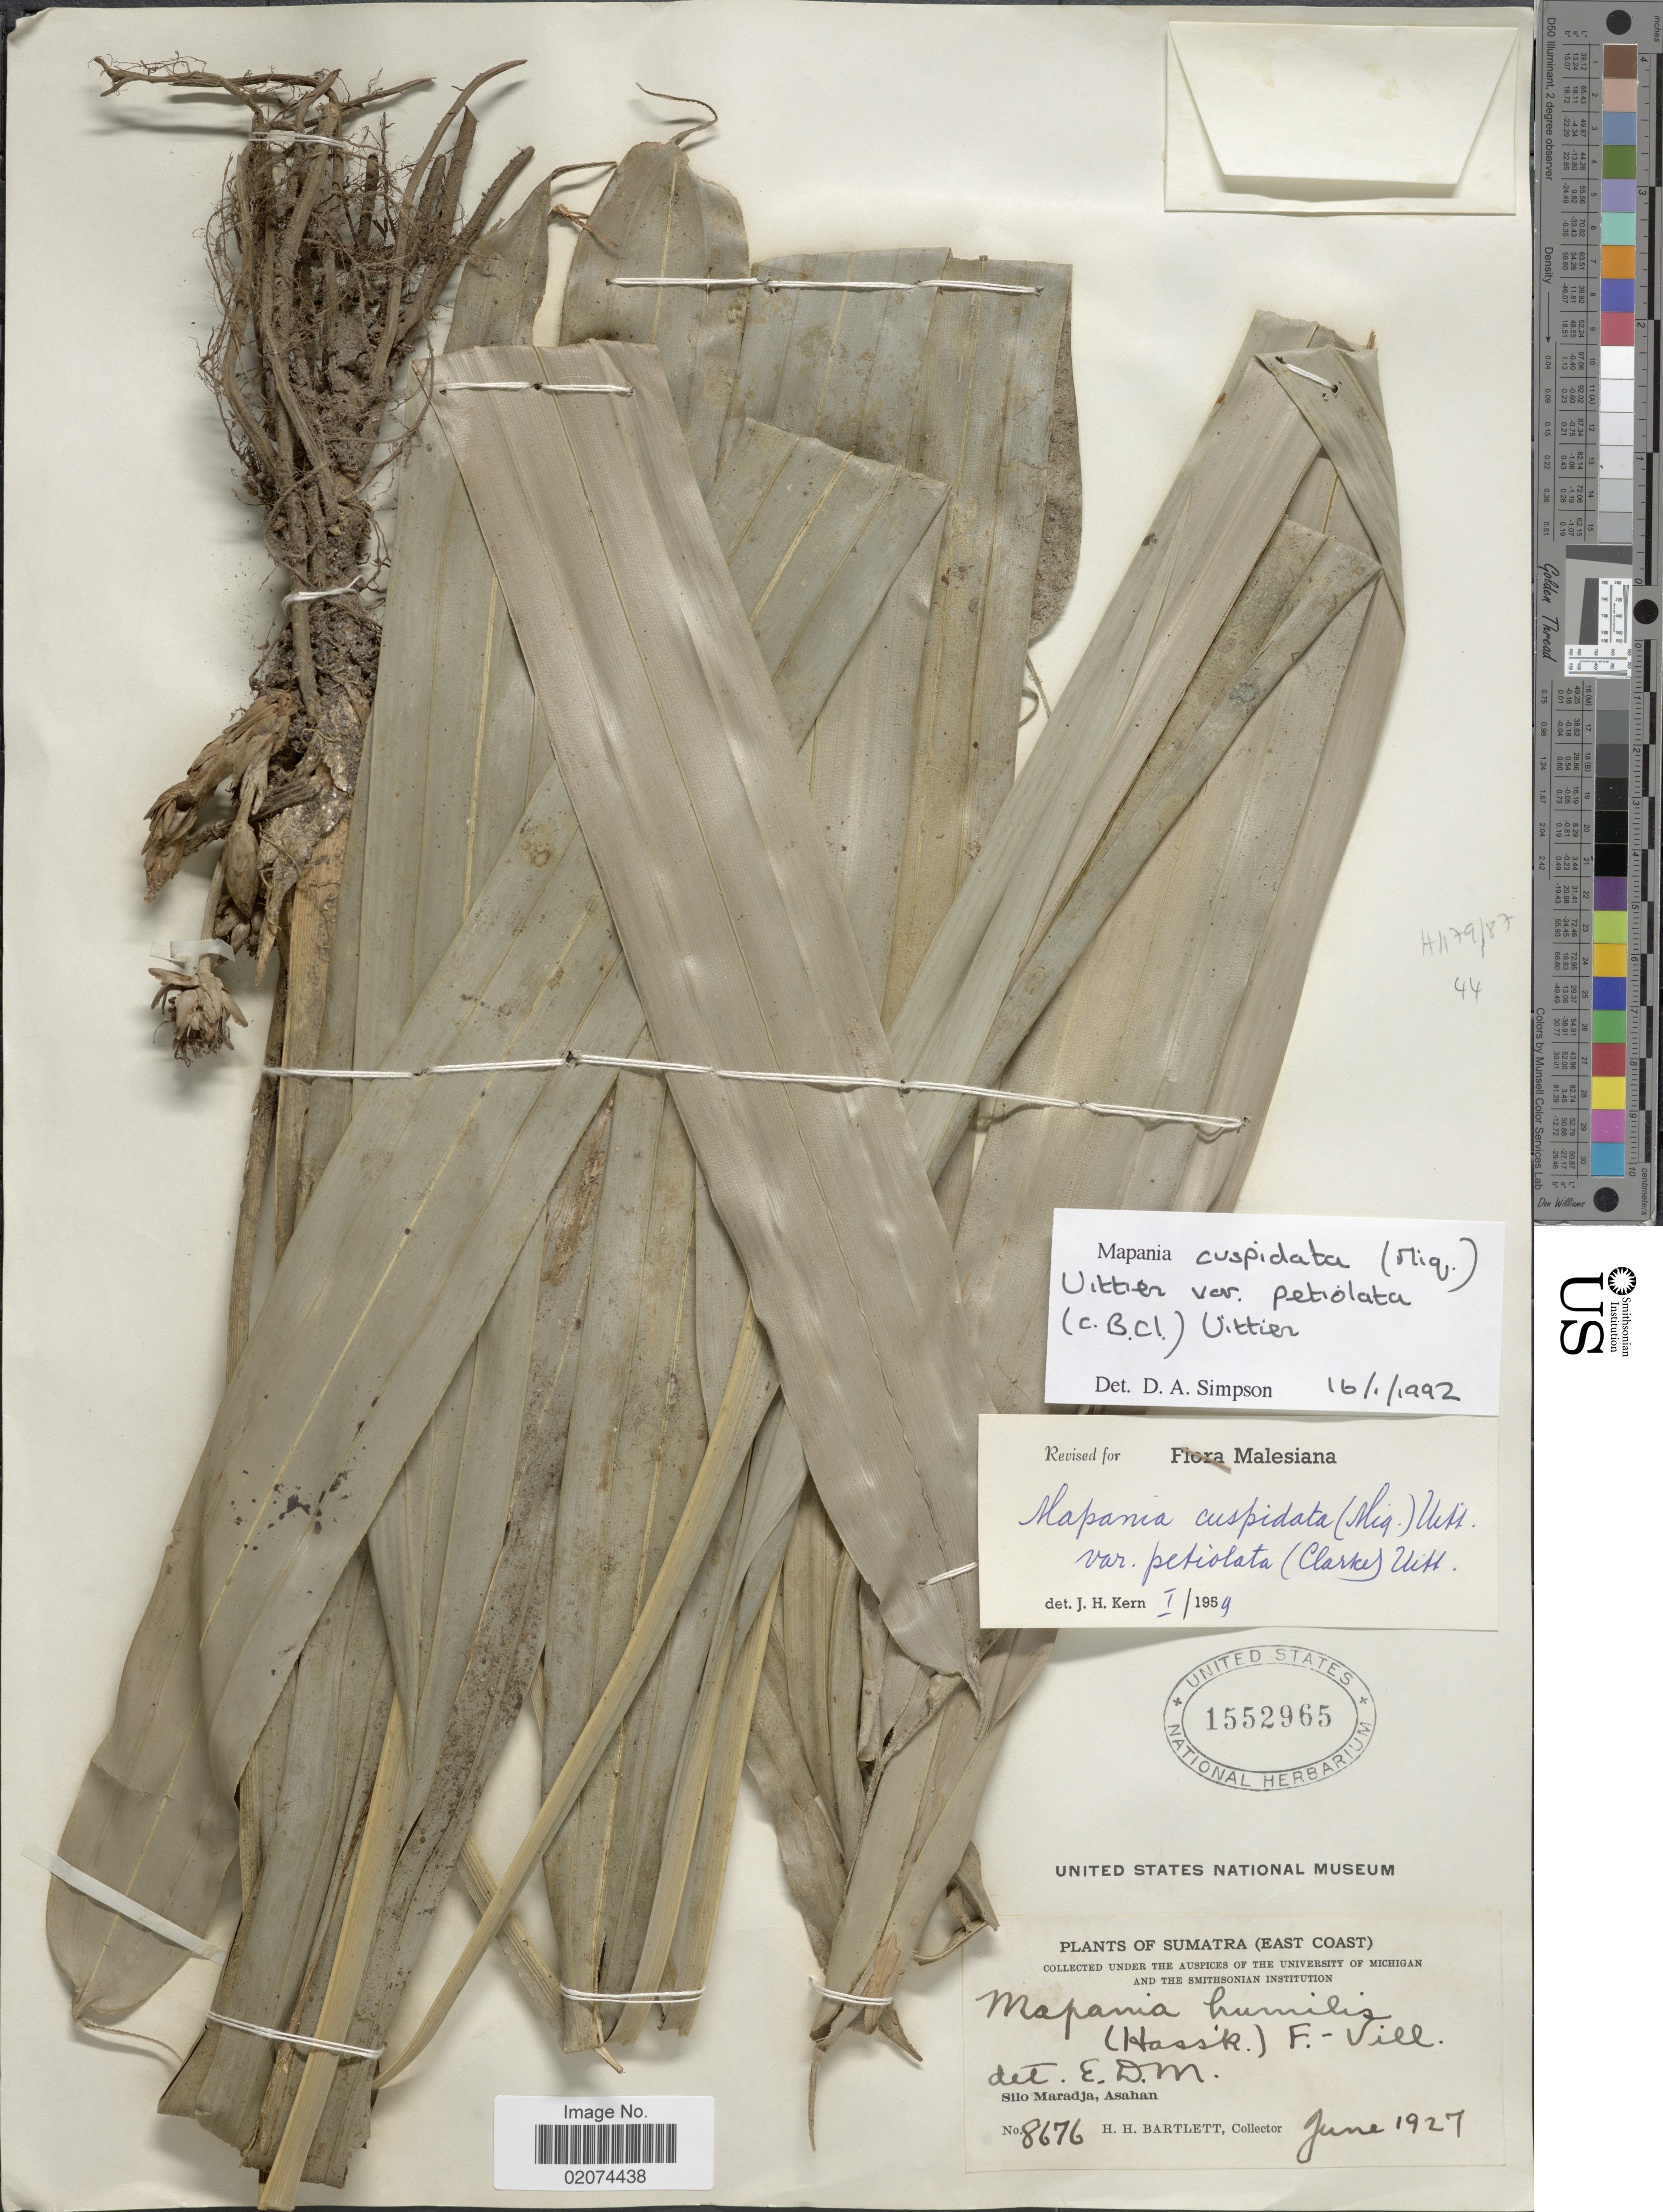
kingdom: Plantae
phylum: Tracheophyta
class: Liliopsida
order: Poales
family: Cyperaceae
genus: Mapania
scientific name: Mapania cuspidata var. petiolata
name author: (C.B. Clarke) Uittien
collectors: H. H. Bartlett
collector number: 8676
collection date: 1927-06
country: Indonesia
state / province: Sumatra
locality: East Coast. Silo Maradja, Asahan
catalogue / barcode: US 1552965